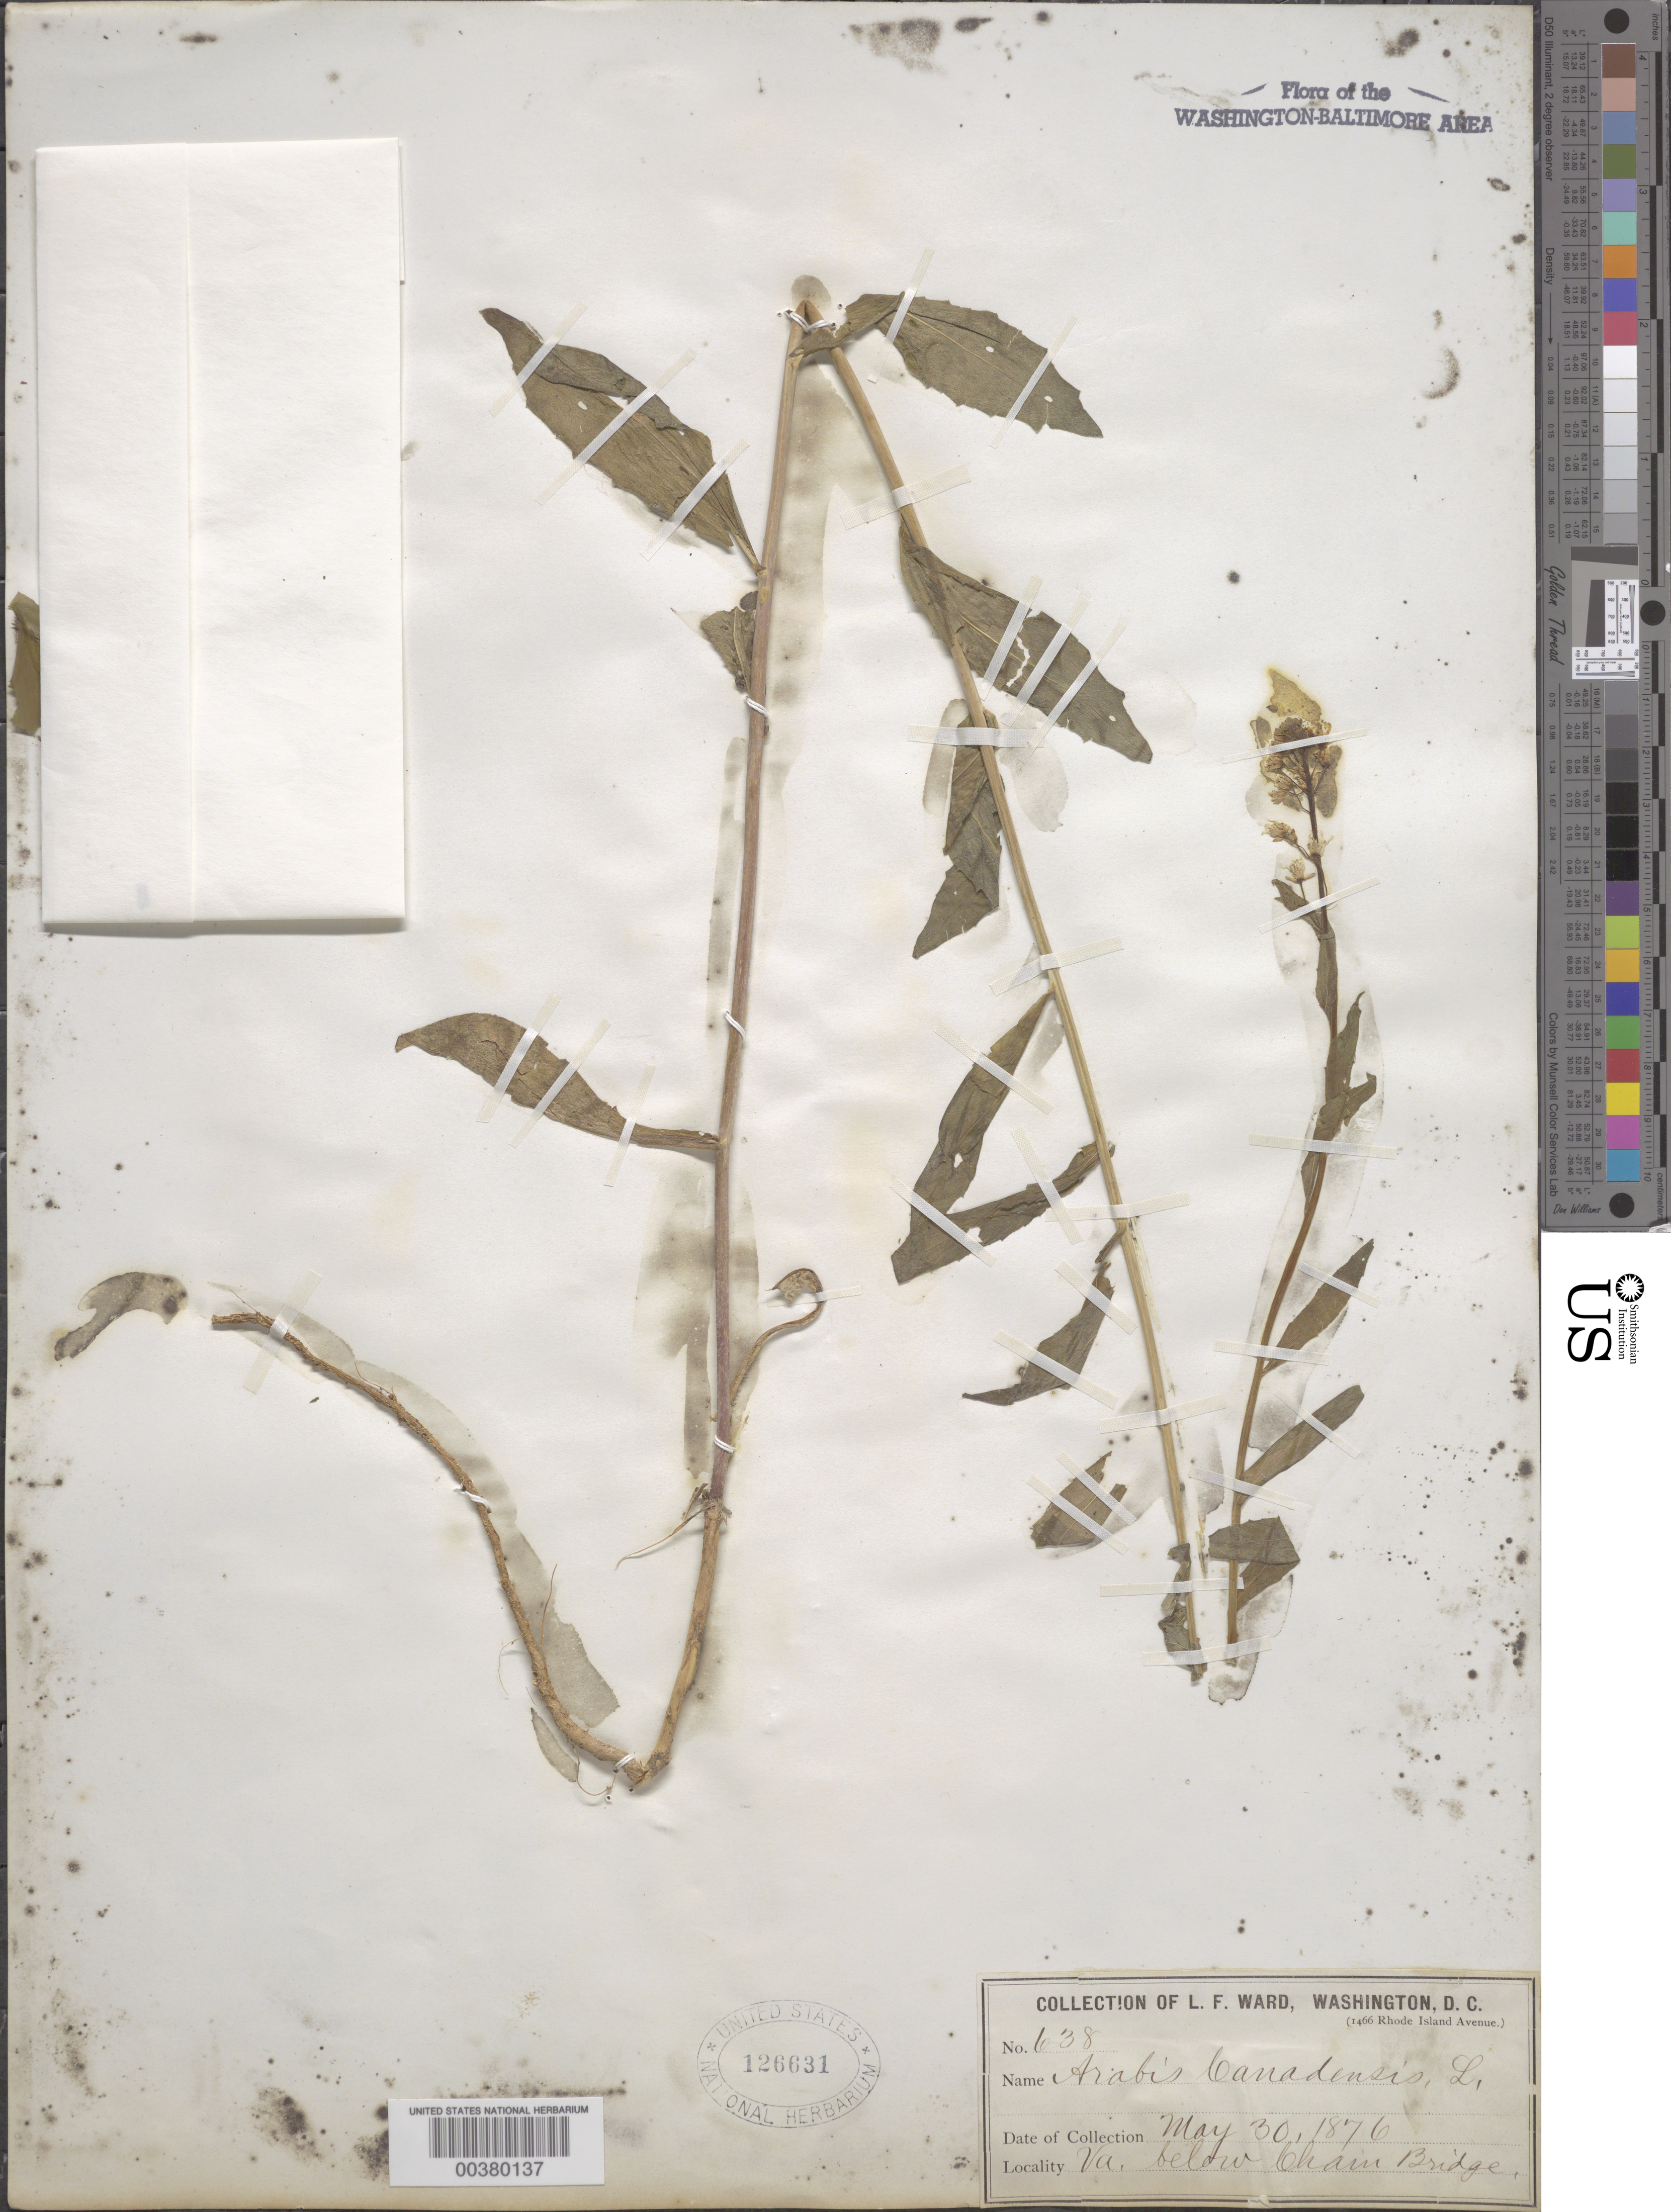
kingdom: Plantae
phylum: Tracheophyta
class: Magnoliopsida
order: Brassicales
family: Brassicaceae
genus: Boechera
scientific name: Boechera canadensis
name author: (L.) Al-Shehbaz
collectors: L. F. Ward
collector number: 638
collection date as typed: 30 May 1876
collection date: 1876-05-30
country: United States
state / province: Virginia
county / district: Fairfax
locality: Below Chain Bridge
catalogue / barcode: US 126631